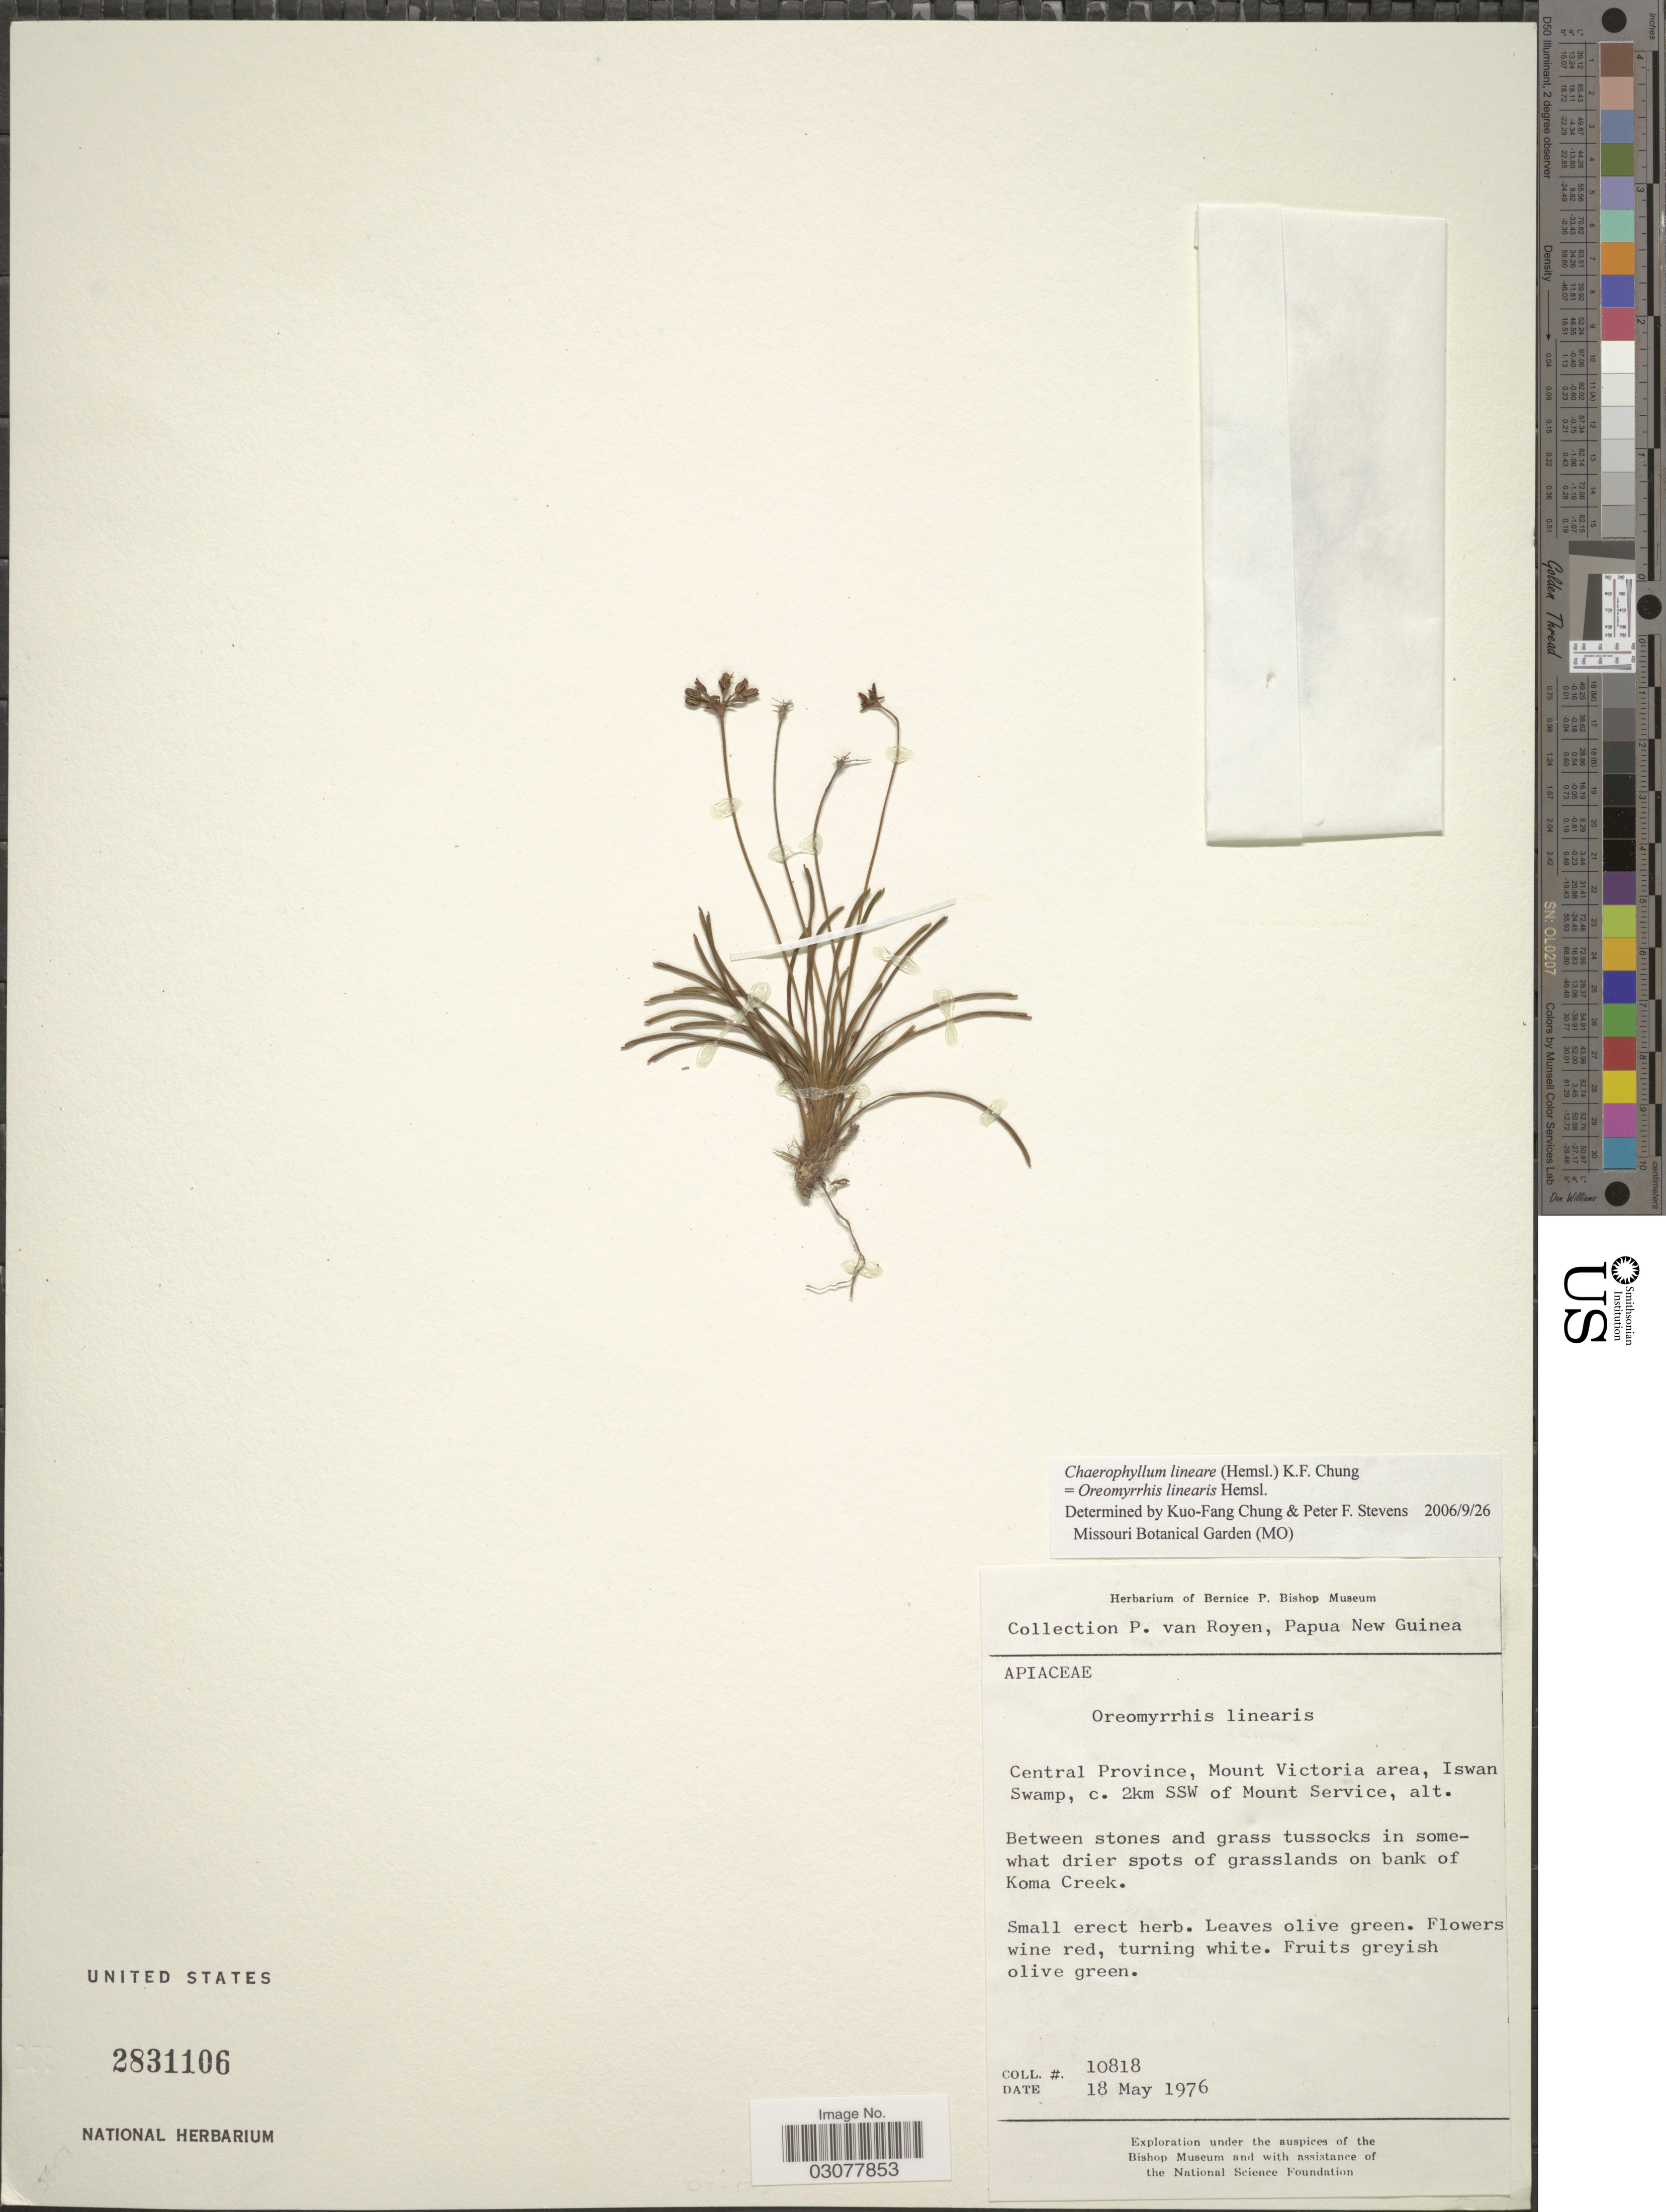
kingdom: Plantae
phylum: Tracheophyta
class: Magnoliopsida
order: Apiales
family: Apiaceae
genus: Chaerophyllum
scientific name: Chaerophyllum lineare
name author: (Hemsl.) K.F. Chung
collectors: P. van Royen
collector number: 10818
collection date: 1976-05-18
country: Papua New Guinea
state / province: Central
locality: Central Province, Mount Victoria area, Iswan Swamp, c. 2km SSW of Mount Service. Between stones and grass tussocks in somewhat drier spots of grasslands on bank of Koma Creek.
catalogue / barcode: US 2831106